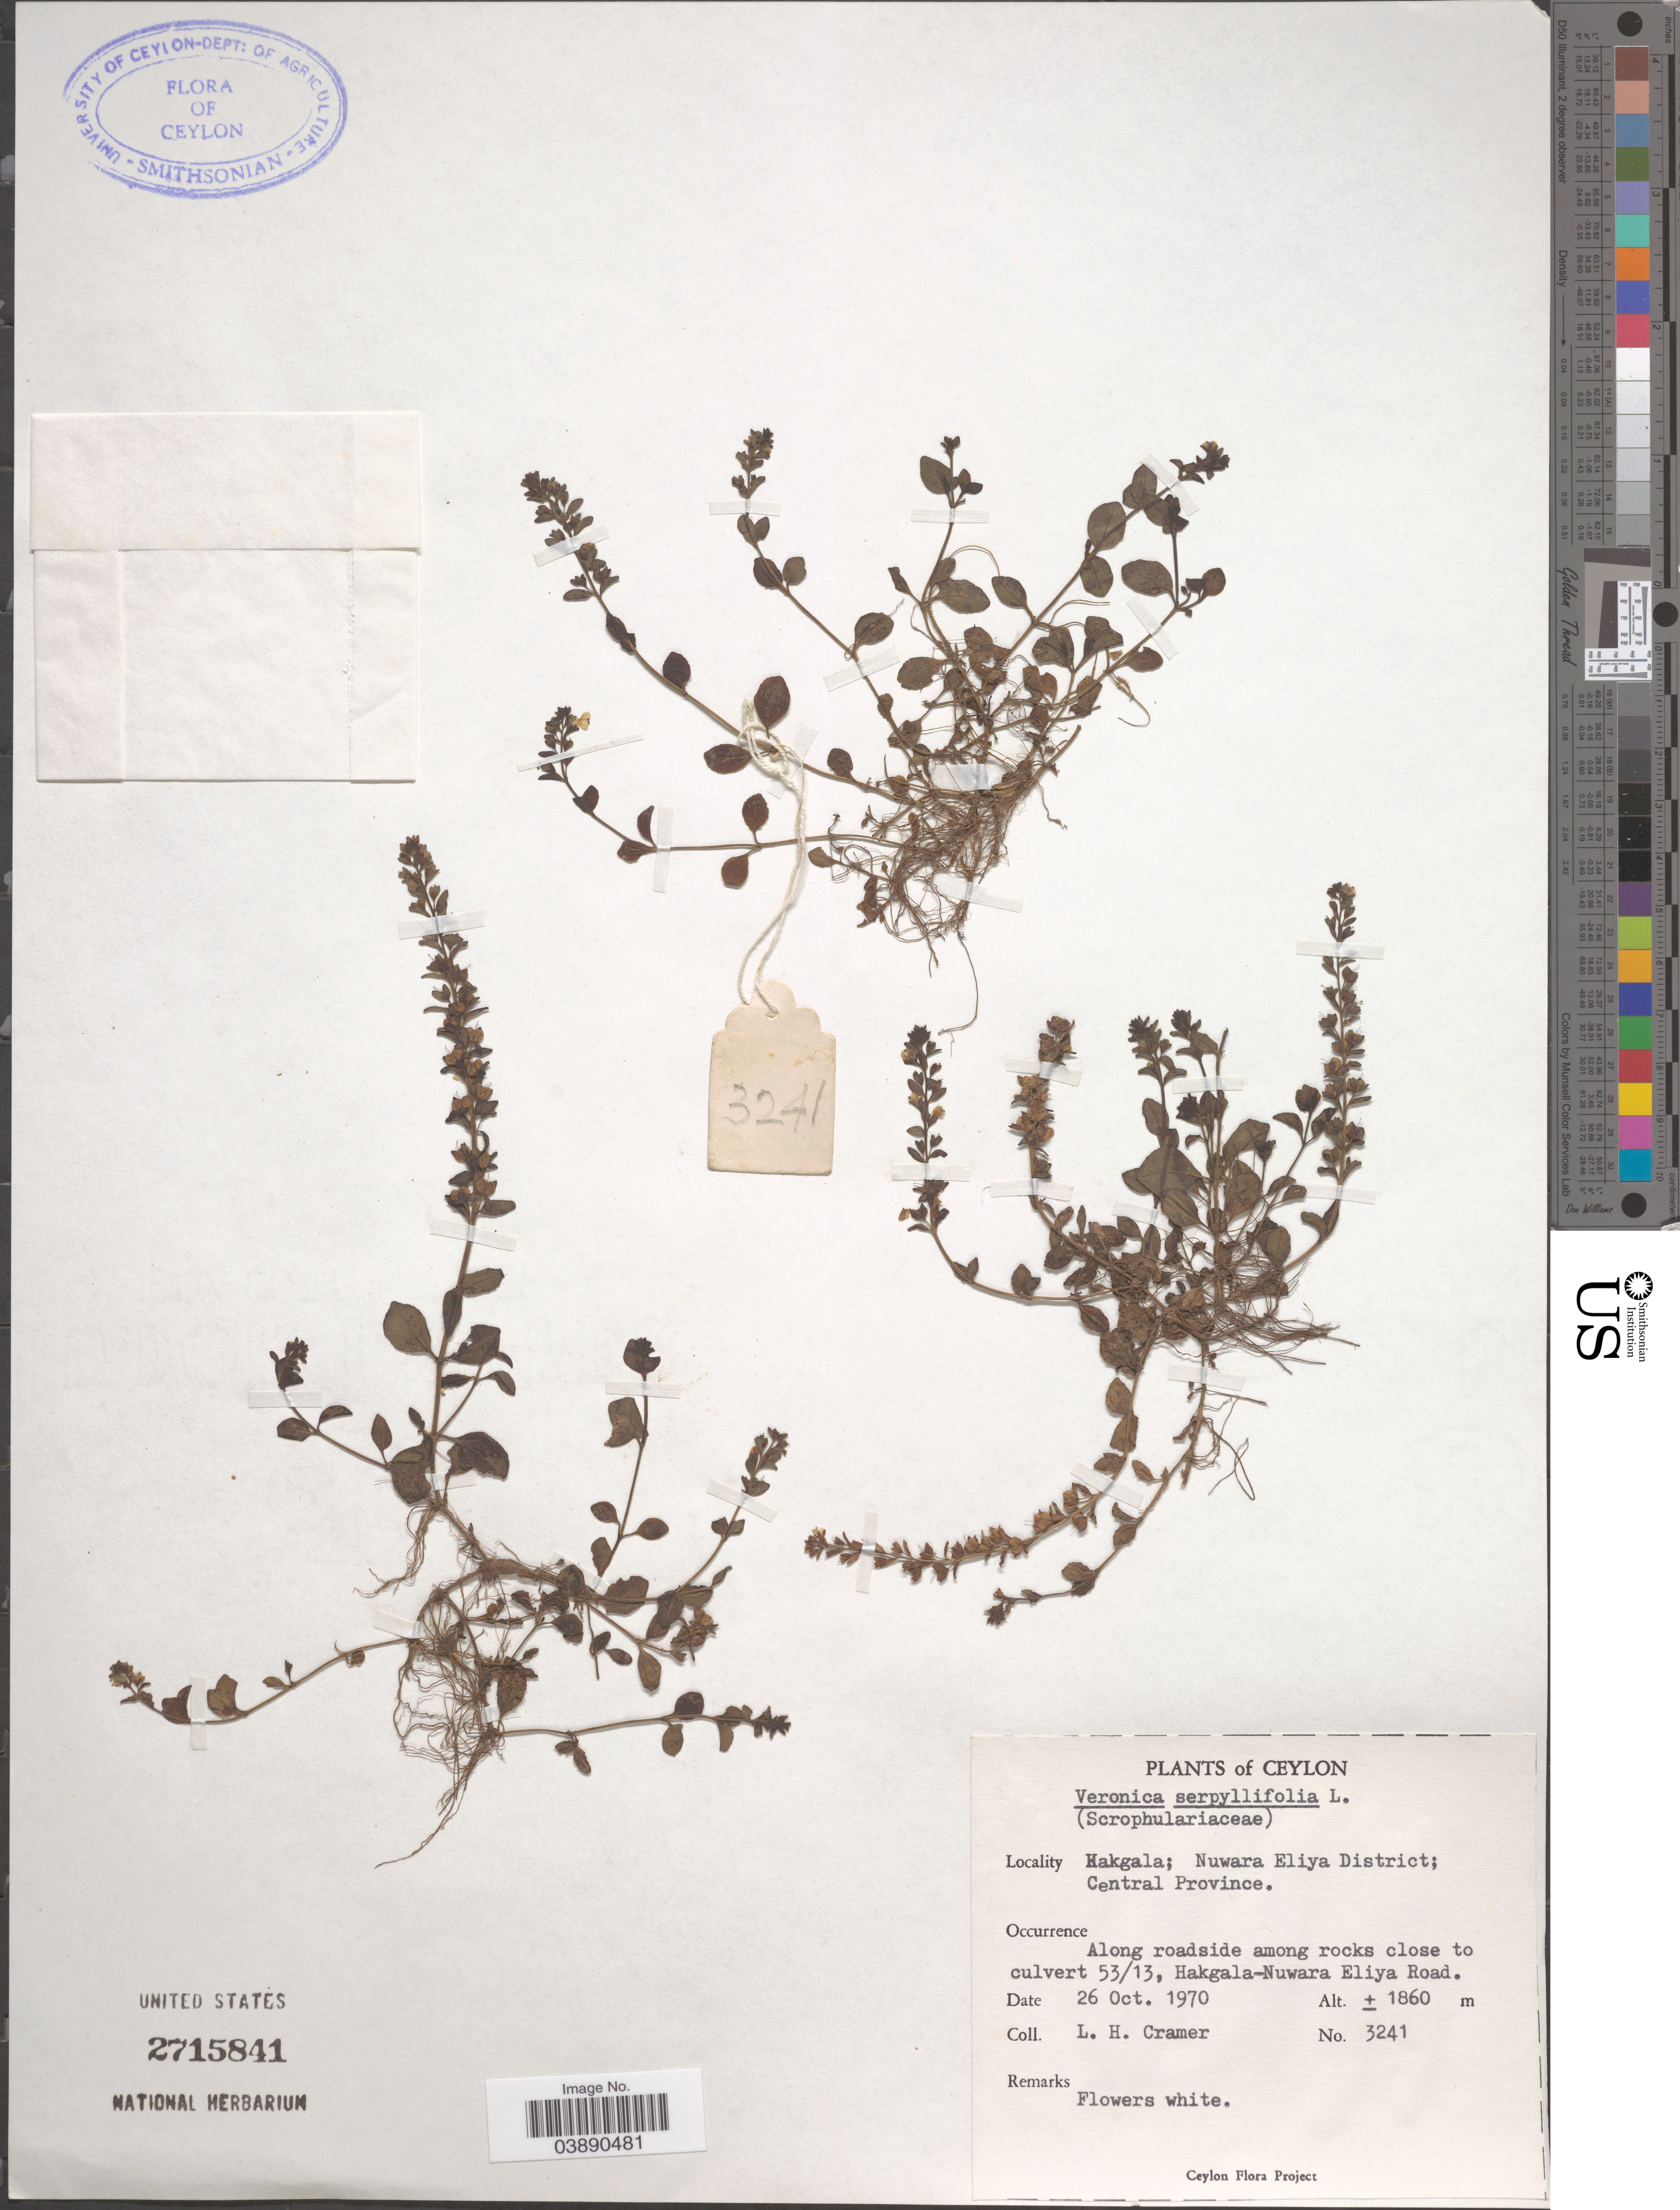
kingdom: Plantae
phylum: Tracheophyta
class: Magnoliopsida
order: Lamiales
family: Plantaginaceae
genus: Veronica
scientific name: Veronica serpyllifolia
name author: L.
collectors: L. H. Cramer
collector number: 3241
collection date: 1970-10-26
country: Sri Lanka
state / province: Central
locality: Ceylon. Hakgala; Nuwara Eliya District. Along roadside among rocks close to culvert 53/13, Hakgala-Nuwara Eliya Road.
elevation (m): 1860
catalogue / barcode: US 2715841